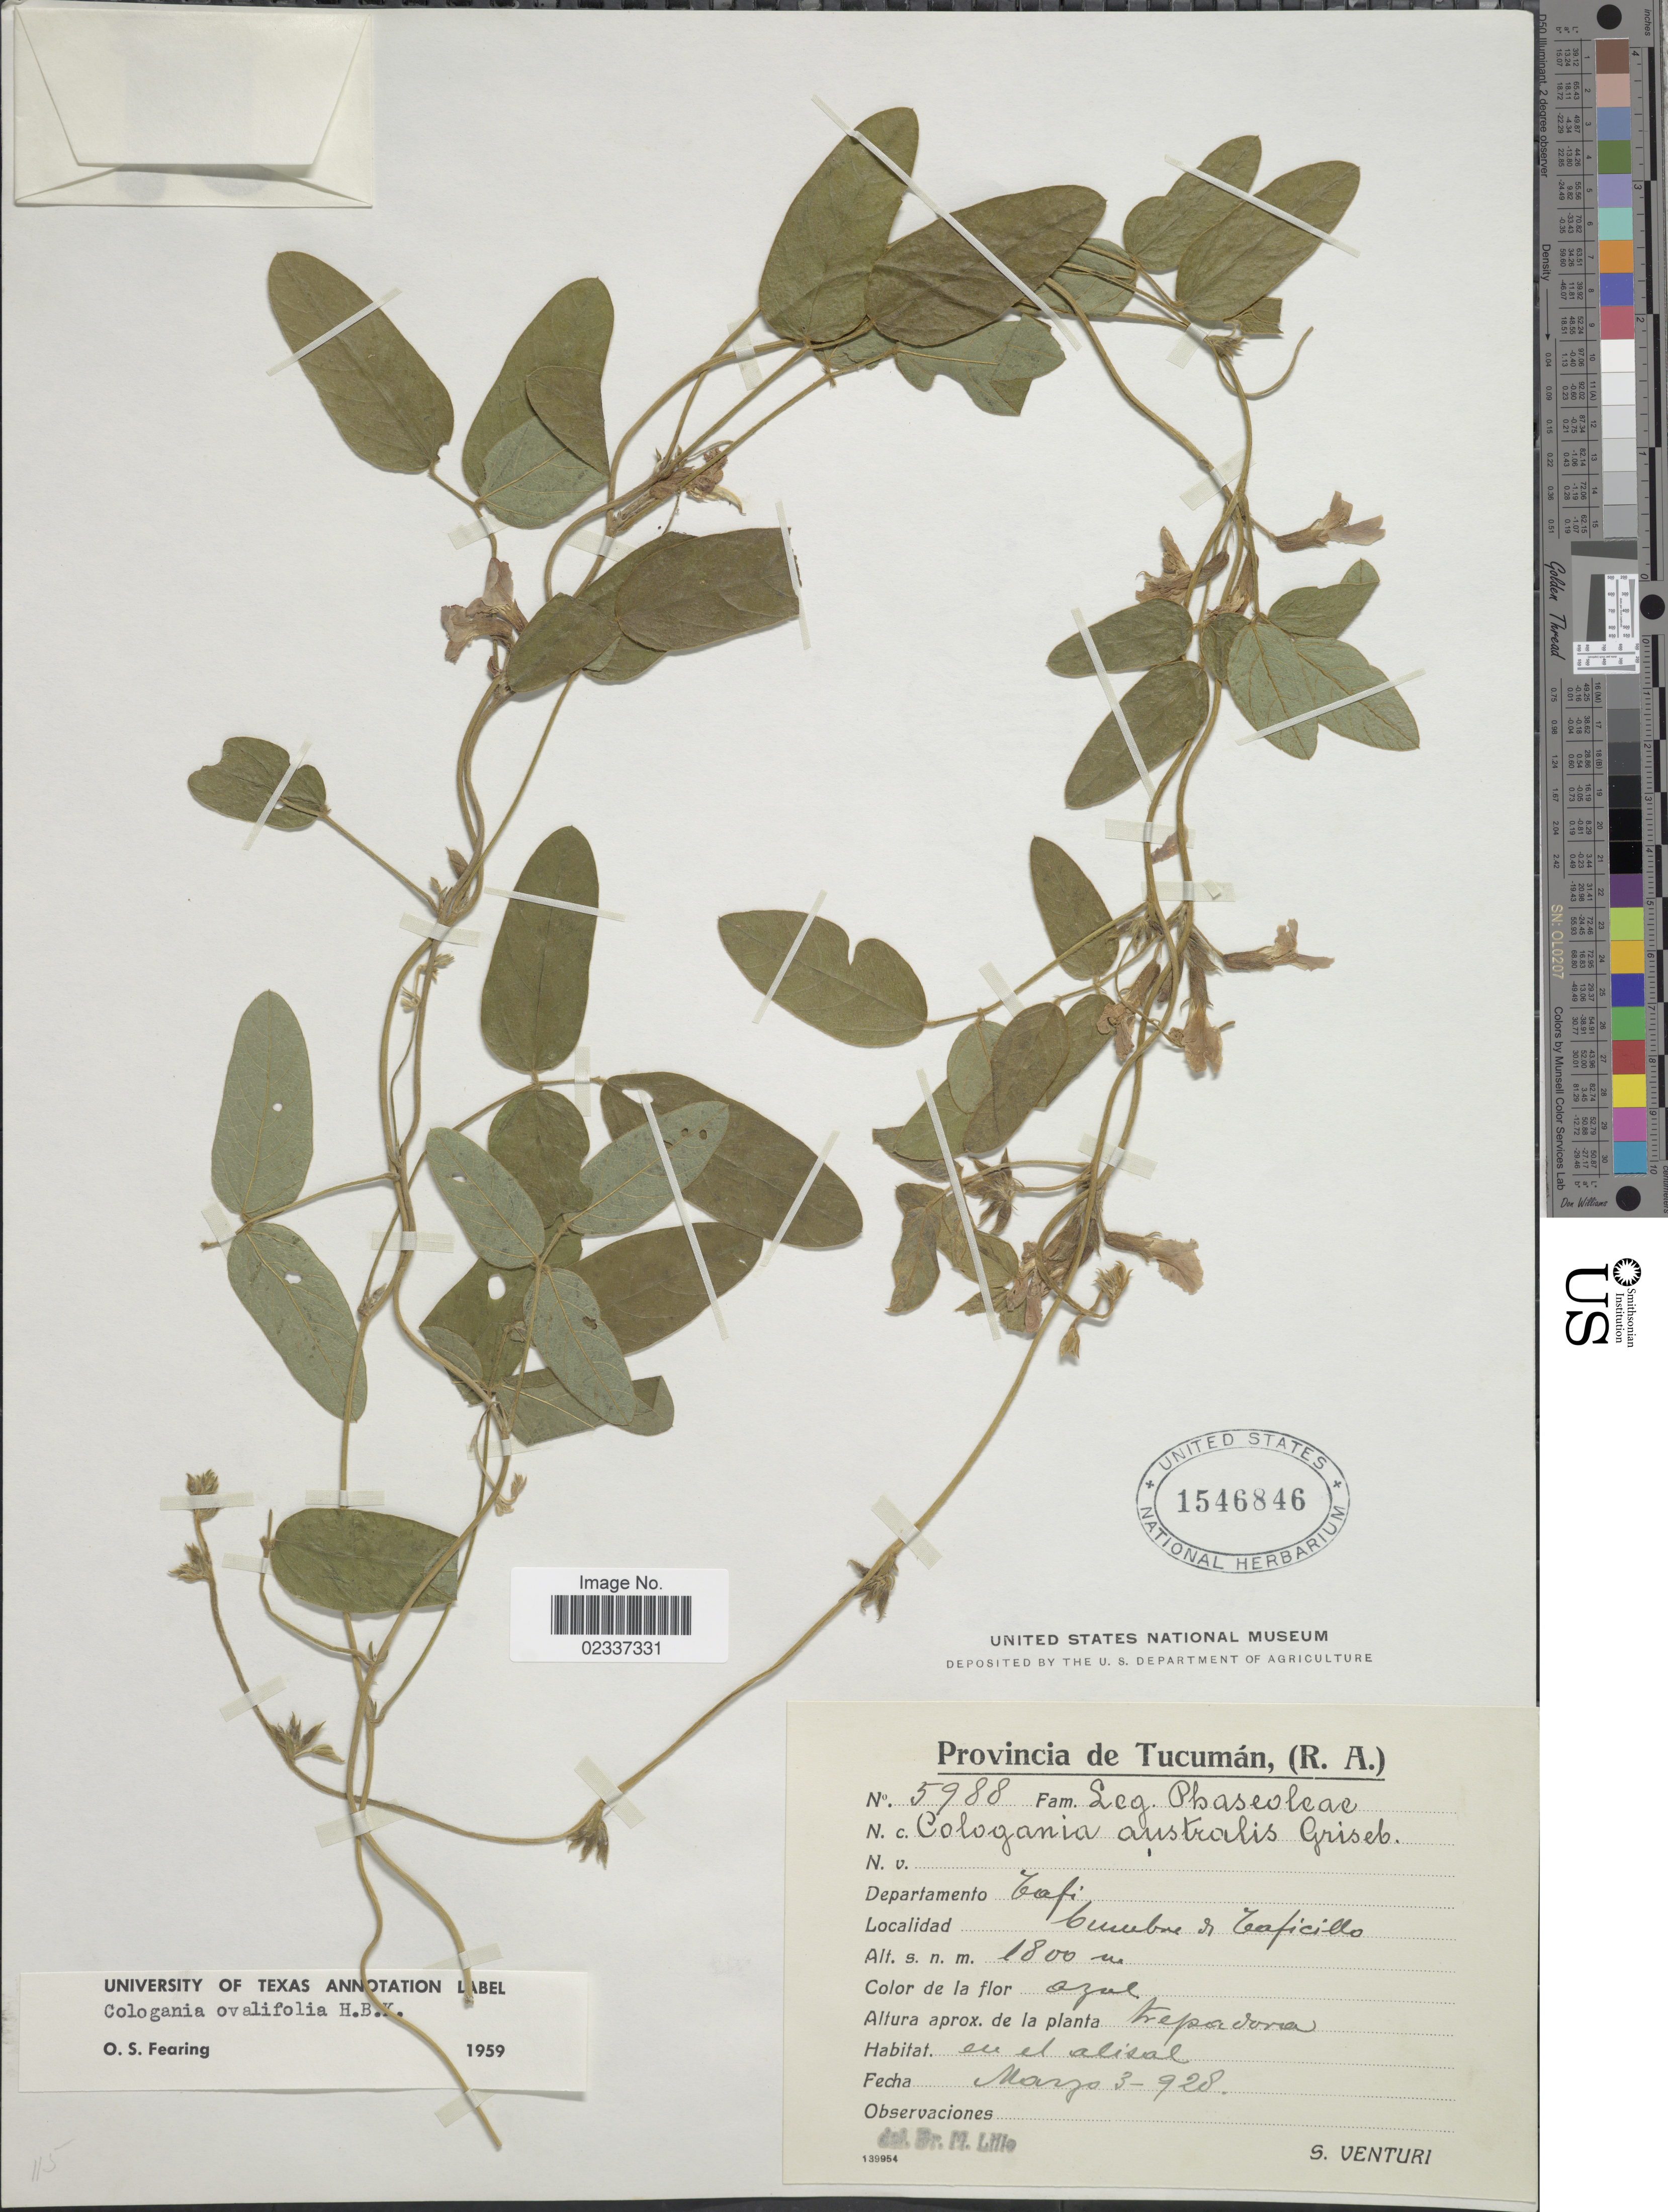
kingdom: Plantae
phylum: Tracheophyta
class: Magnoliopsida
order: Fabales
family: Fabaceae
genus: Cologania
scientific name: Cologania broussonetii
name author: (Balb.) DC.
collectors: S. Venturi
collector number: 5988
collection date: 1928-03-03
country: Argentina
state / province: Tucuman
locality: Departamento Tafi, Cumbre de Taficillo.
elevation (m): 1800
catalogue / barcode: US 1546846